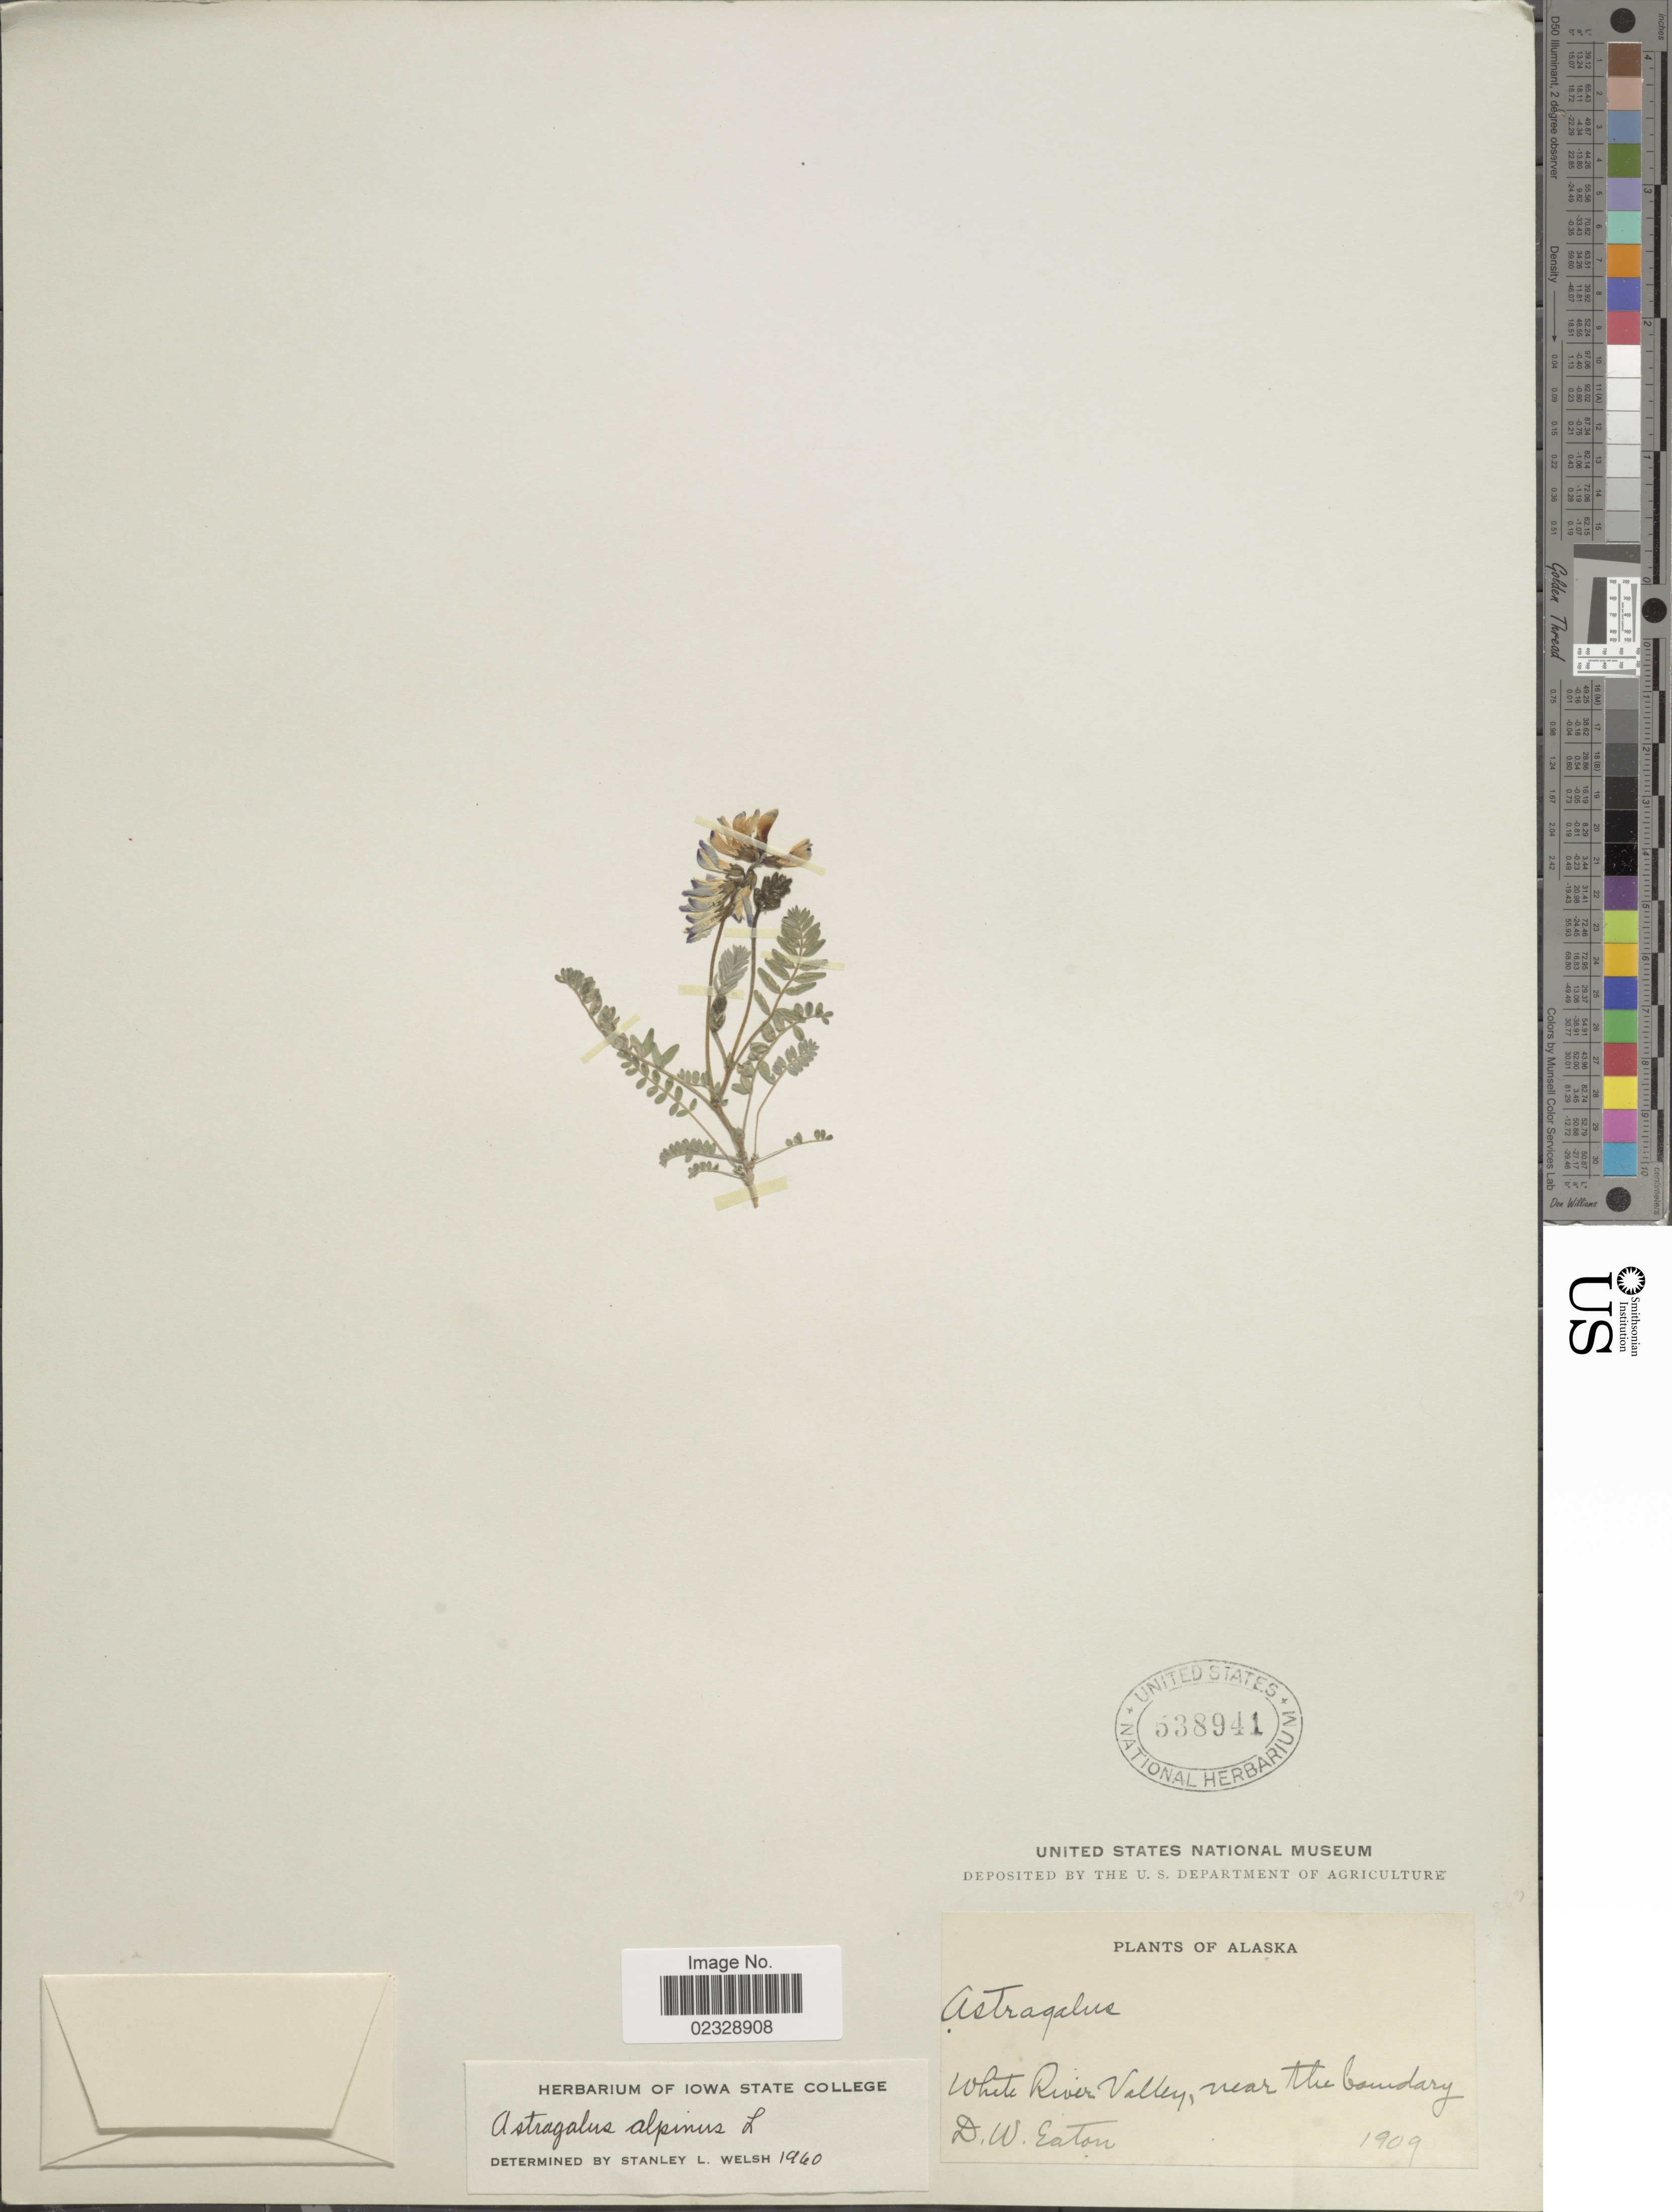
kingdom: Plantae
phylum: Tracheophyta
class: Magnoliopsida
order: Fabales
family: Fabaceae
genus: Astragalus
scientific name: Astragalus alpinus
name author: L.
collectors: D. Eaton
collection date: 1909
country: United States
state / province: Alaska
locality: White River Valley, near the boundary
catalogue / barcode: US 538941